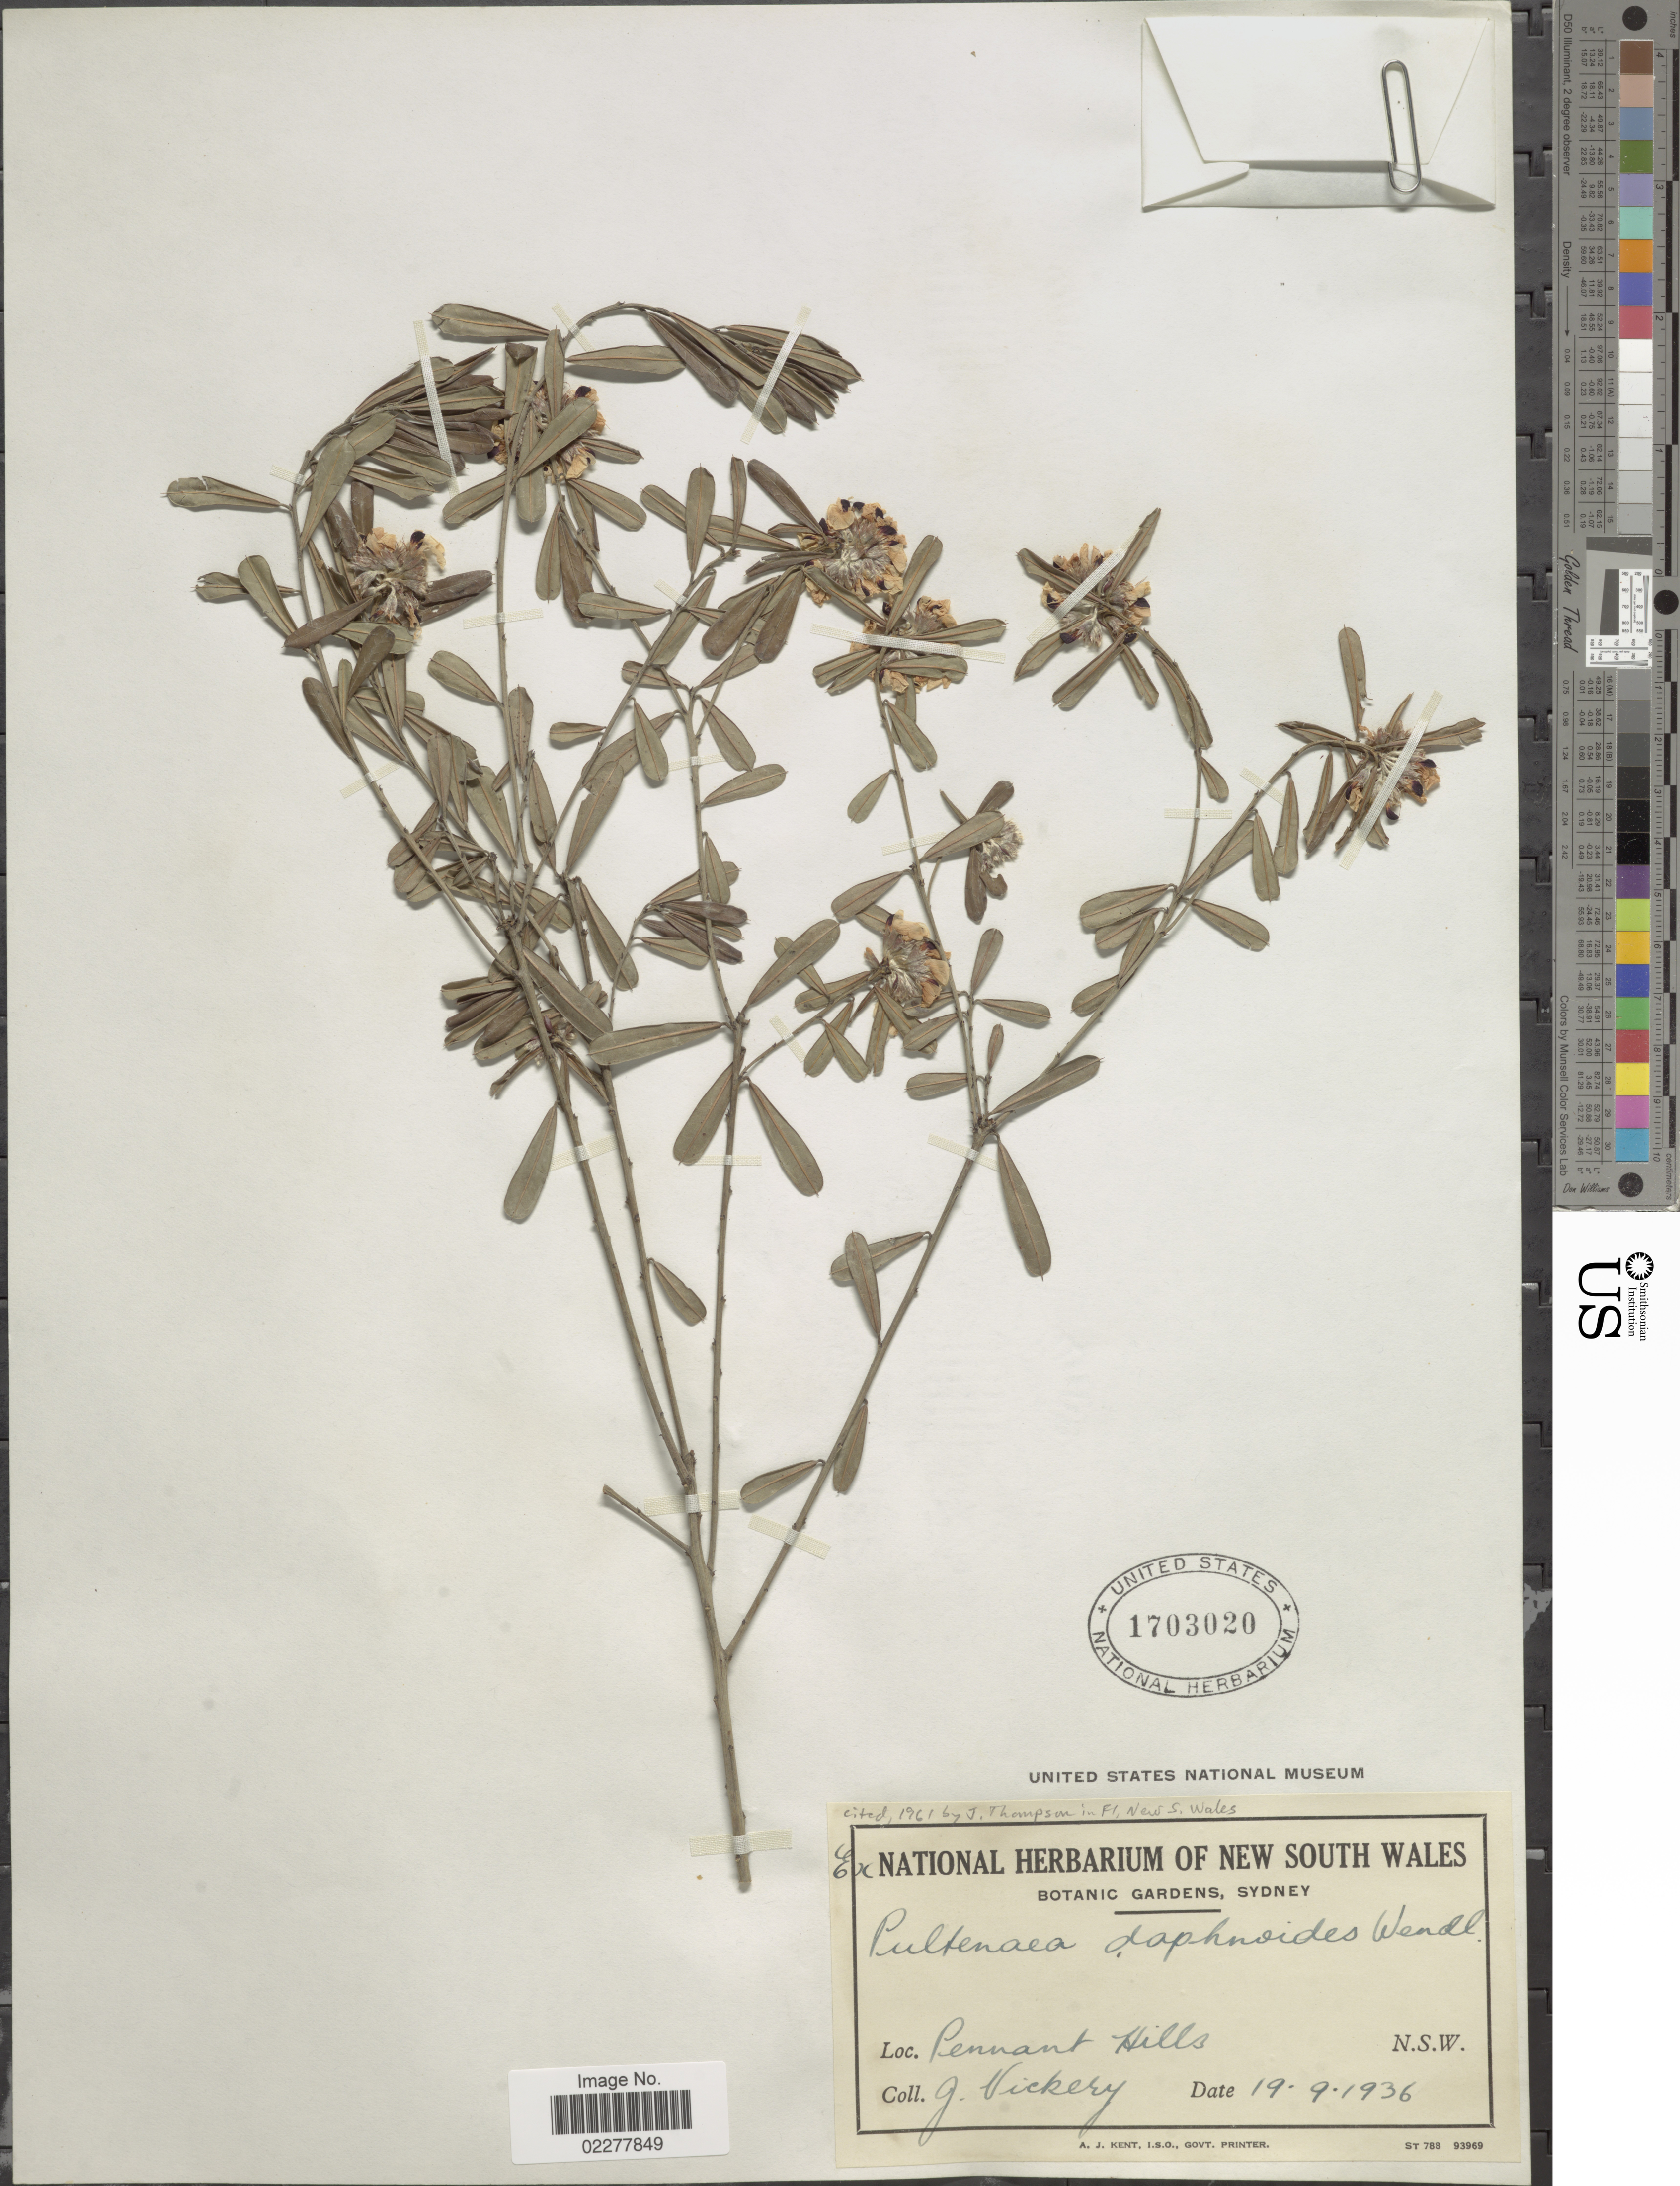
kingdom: Plantae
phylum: Tracheophyta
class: Magnoliopsida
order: Fabales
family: Fabaceae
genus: Pultenaea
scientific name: Pultenaea daphnoides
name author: J.C. Wendl.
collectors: J. Vickery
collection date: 1936-09-19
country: Australia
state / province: New South Wales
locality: Pennant Hills. N.S.W.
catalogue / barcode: US 1703020